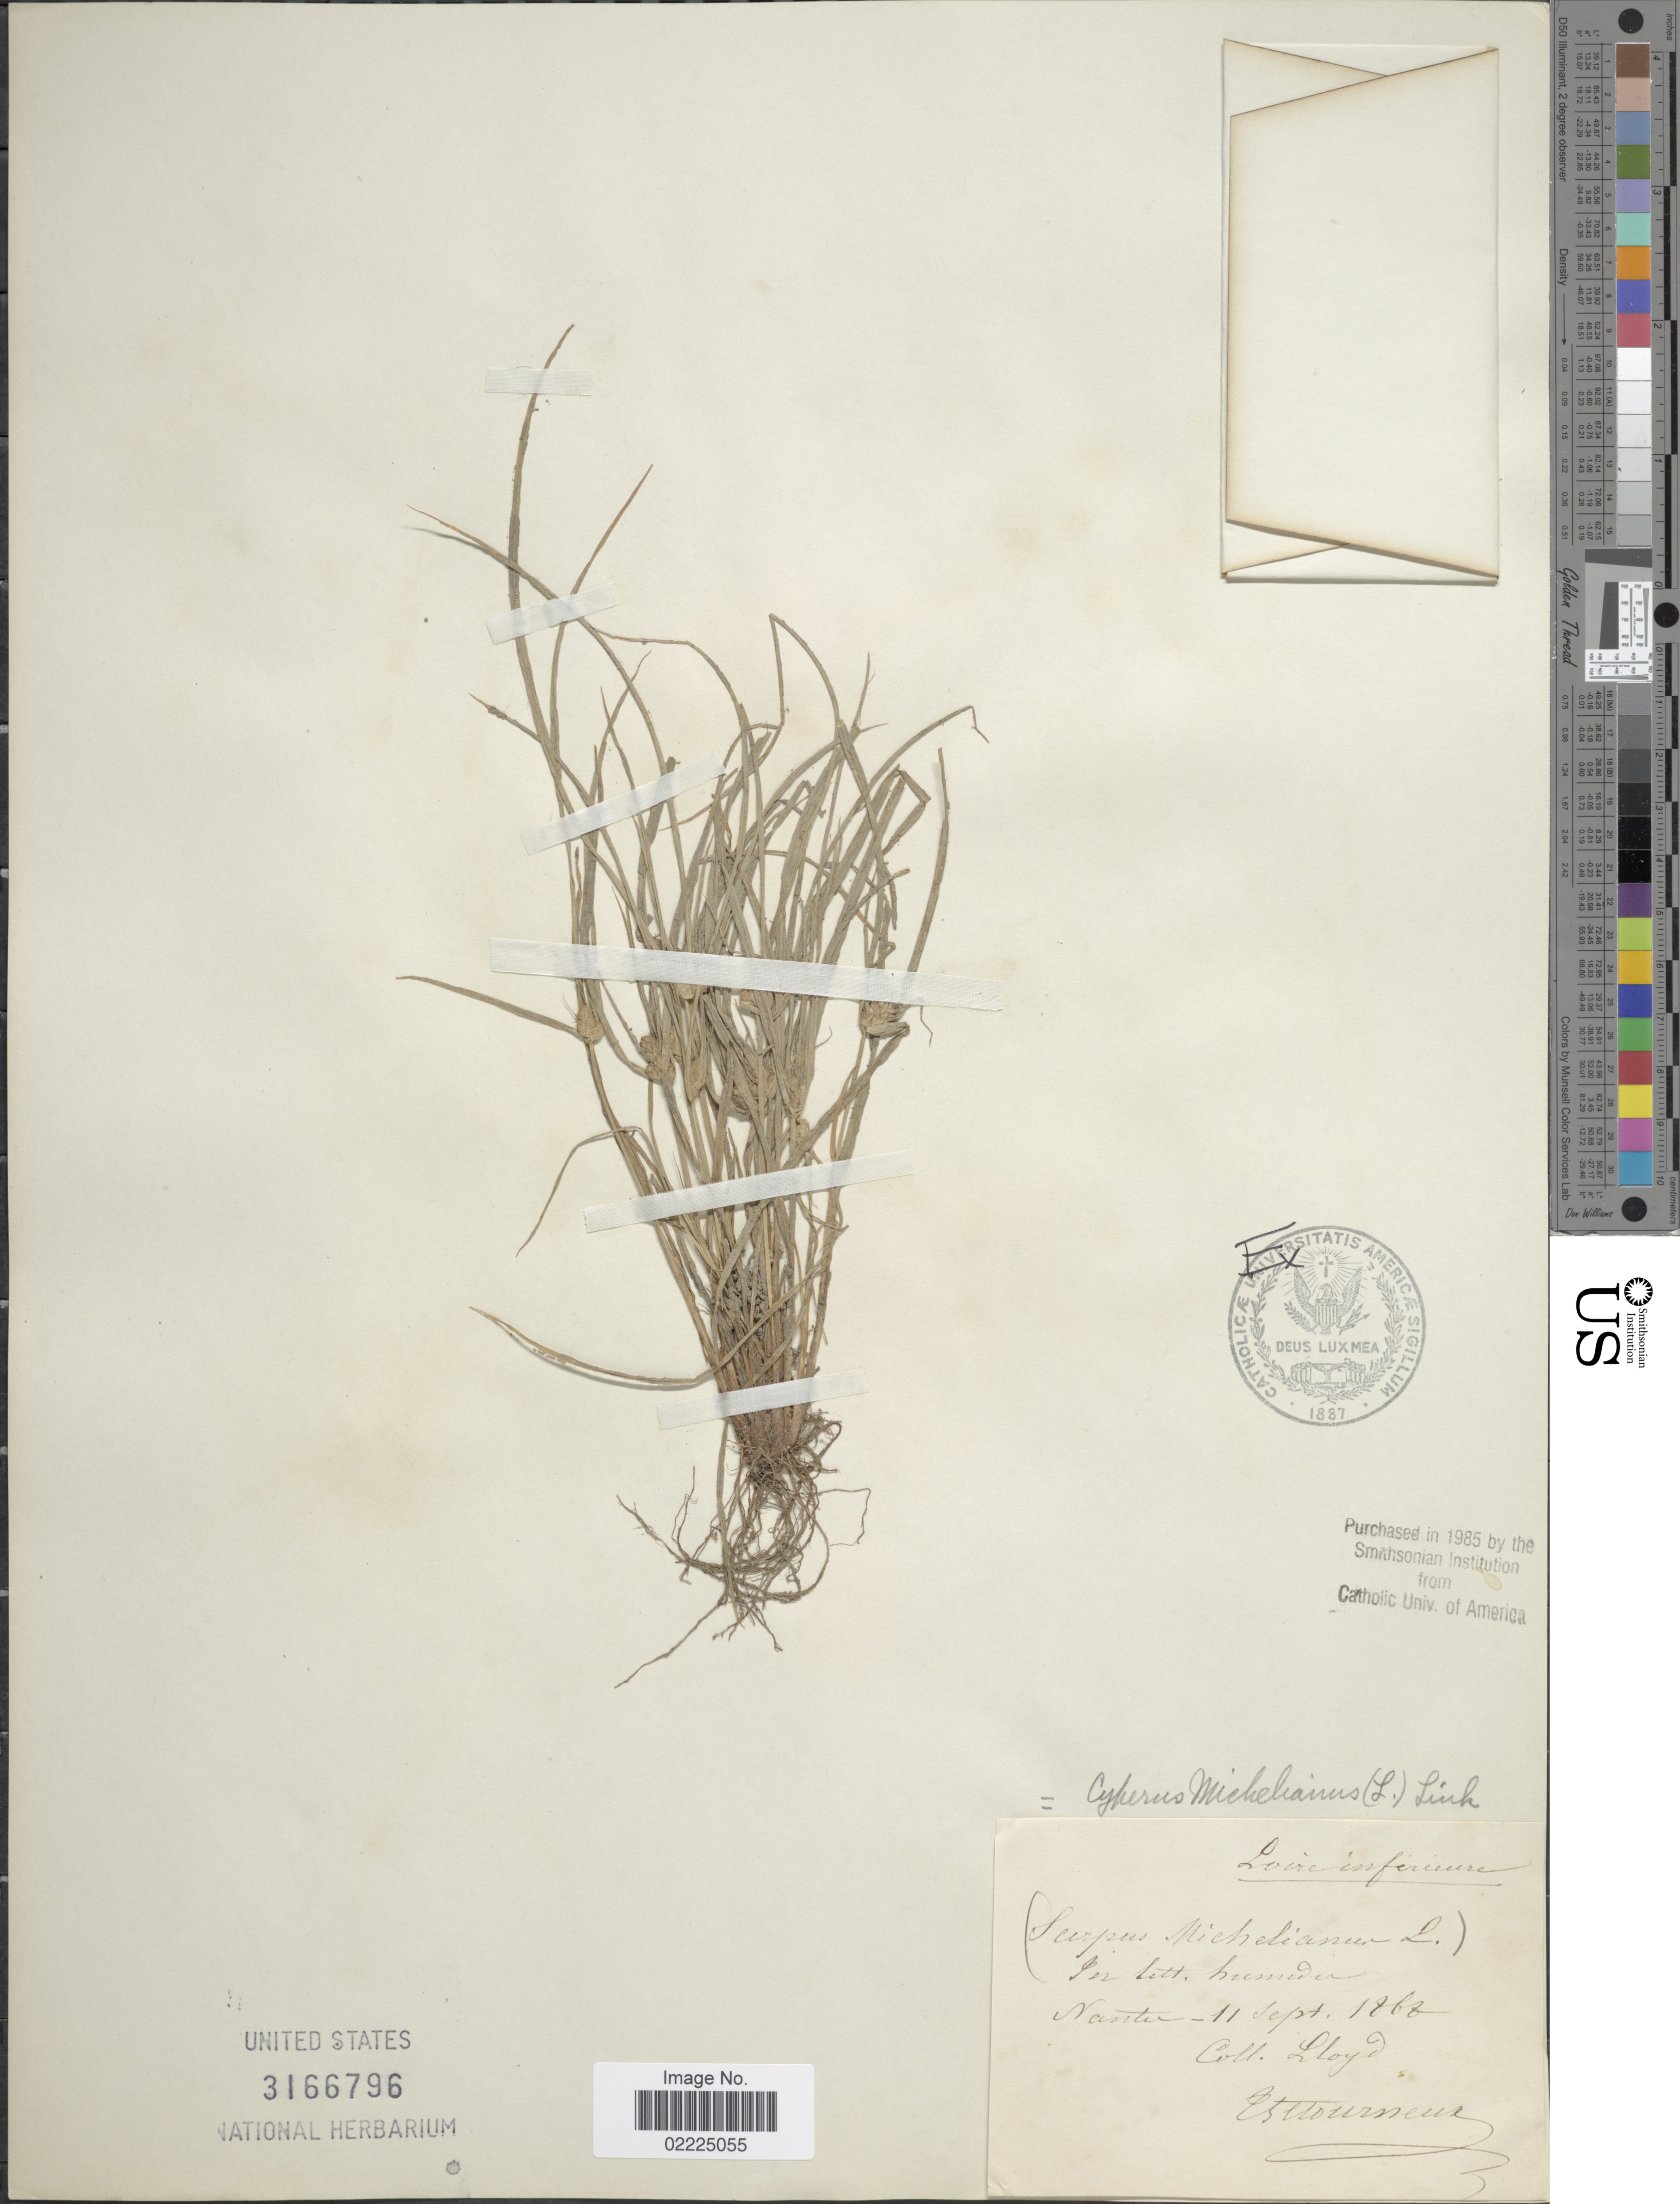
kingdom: Plantae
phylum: Tracheophyta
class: Liliopsida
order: Poales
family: Cyperaceae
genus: Cyperus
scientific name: Cyperus michelianus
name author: (L.) Delile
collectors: -- Lloyd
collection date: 1866-09-11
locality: In litt humides Nantu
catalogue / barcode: US 3166796